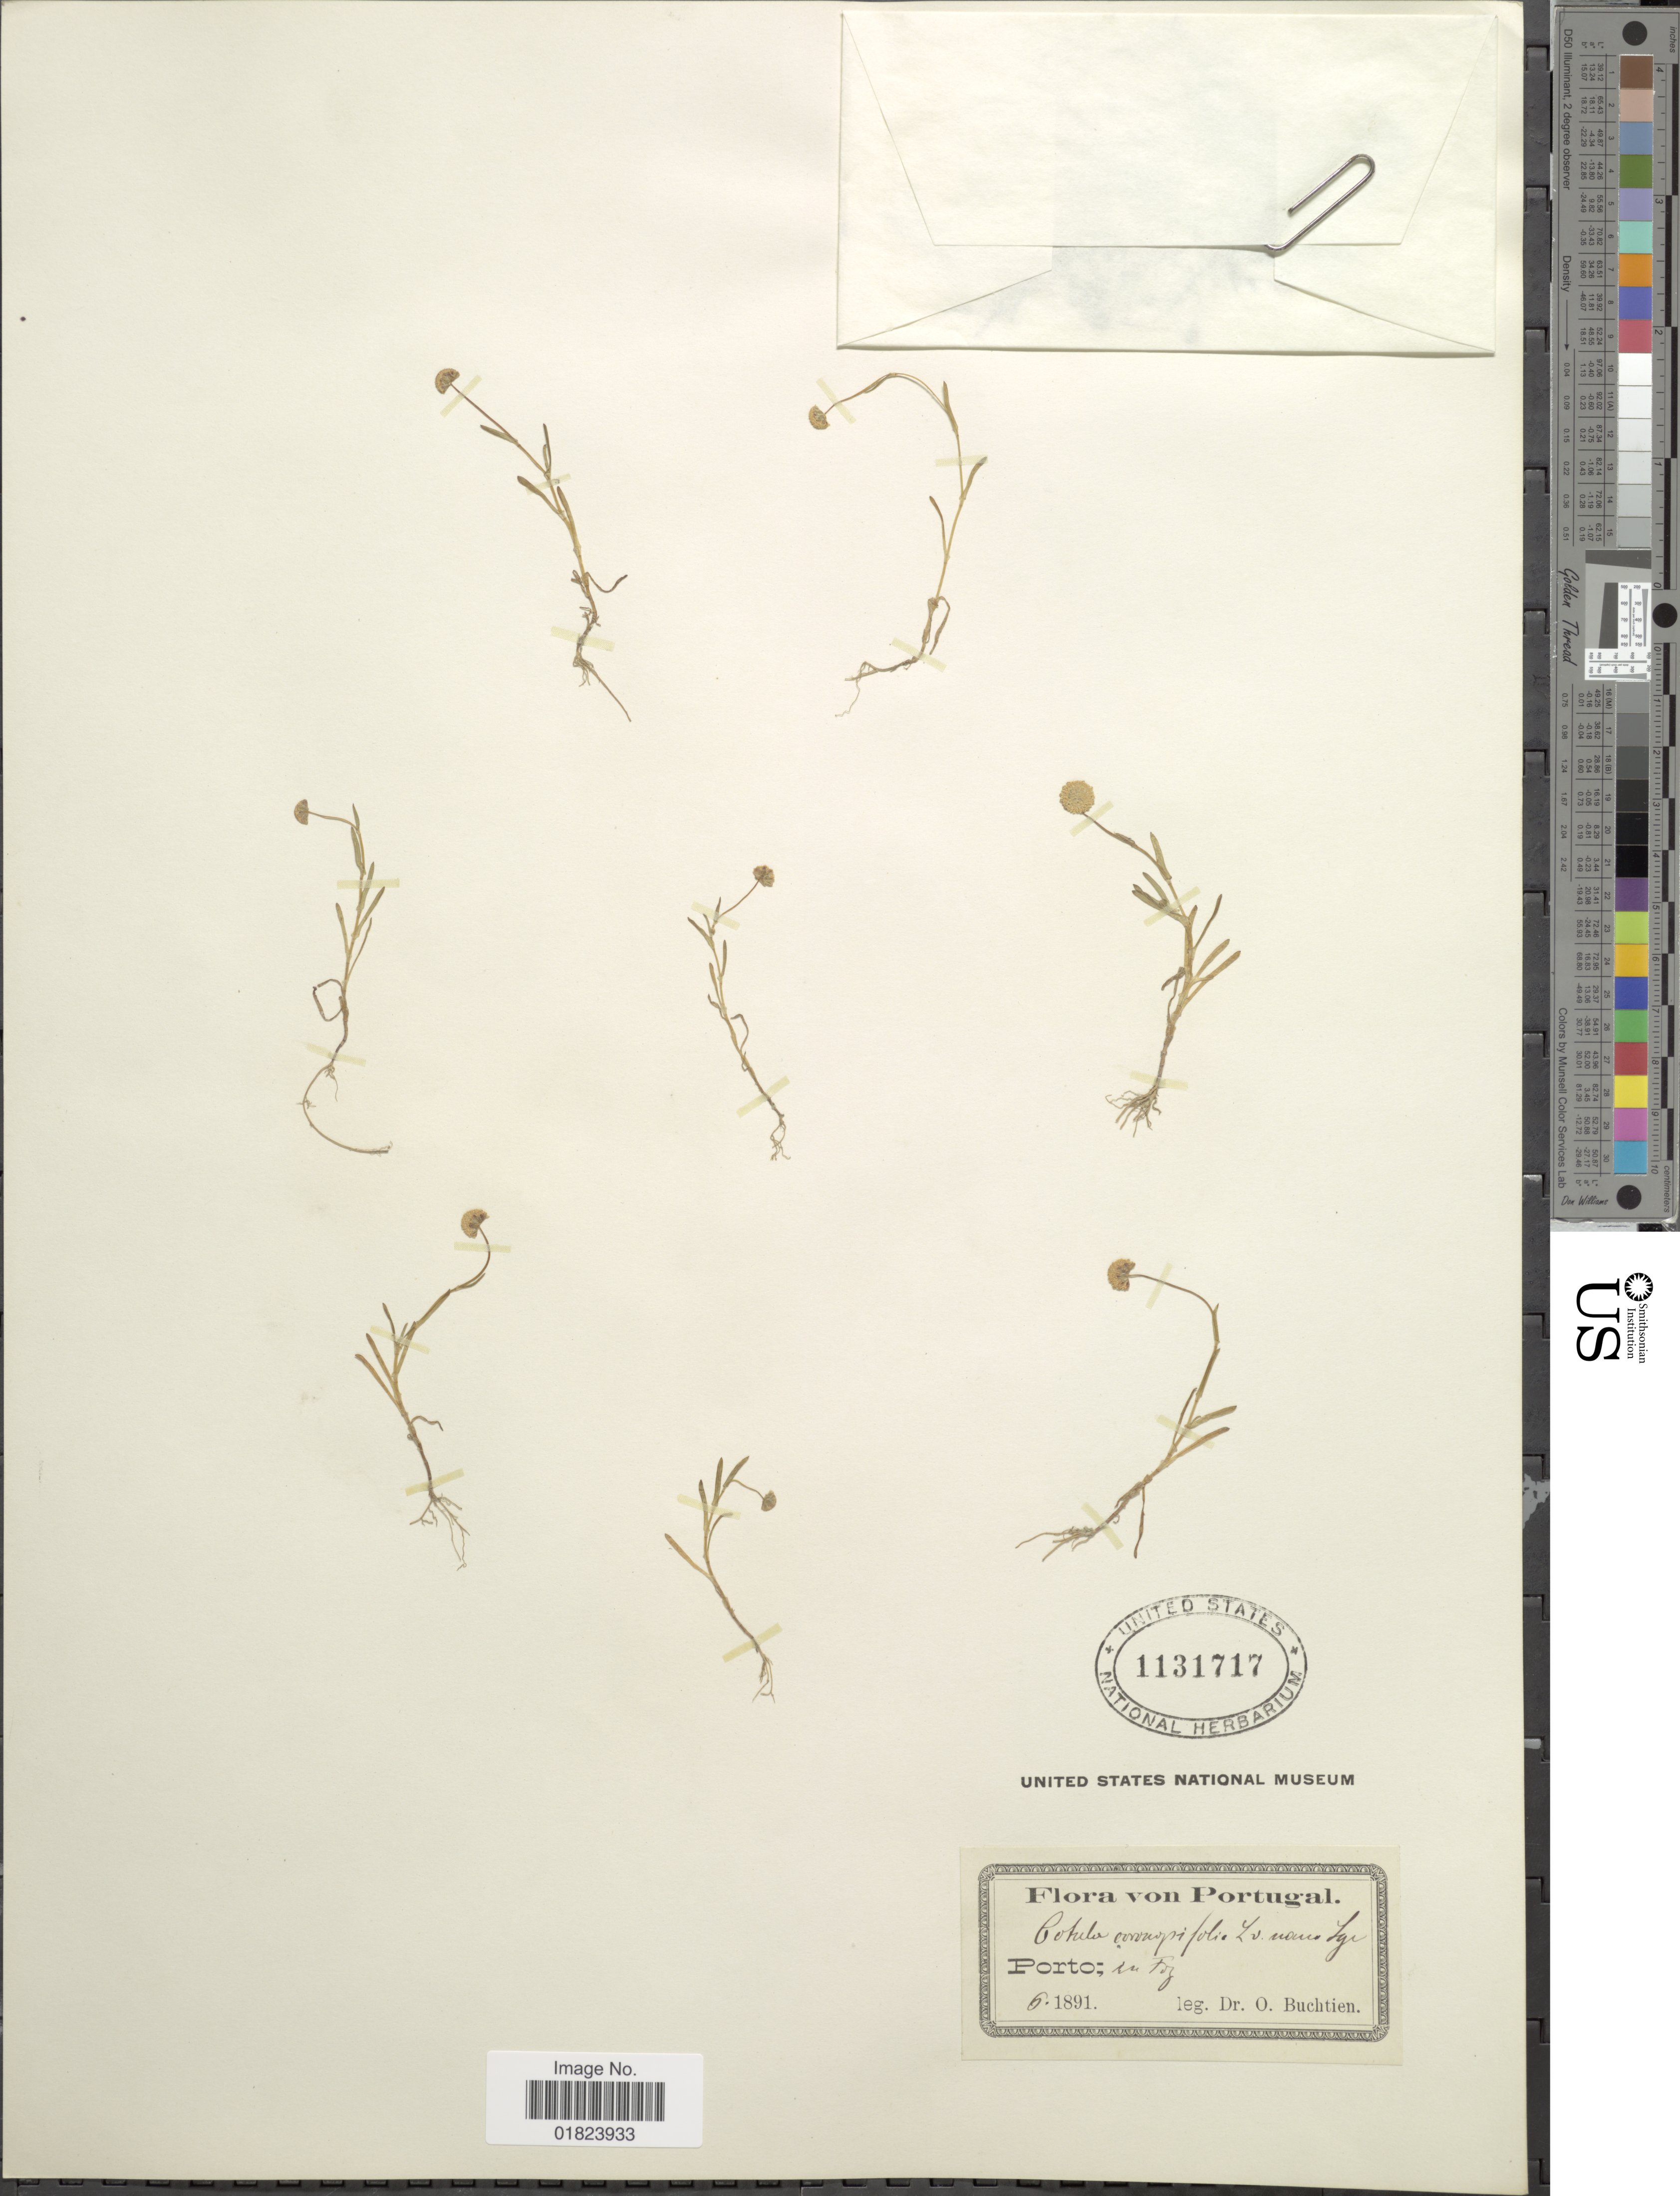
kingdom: Plantae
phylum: Tracheophyta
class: Magnoliopsida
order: Asterales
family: Asteraceae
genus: Cotula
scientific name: Cotula coronopifolia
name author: L.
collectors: O. Buchtien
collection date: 1891-06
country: Portugal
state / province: Porto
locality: Foz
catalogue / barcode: US 1131717